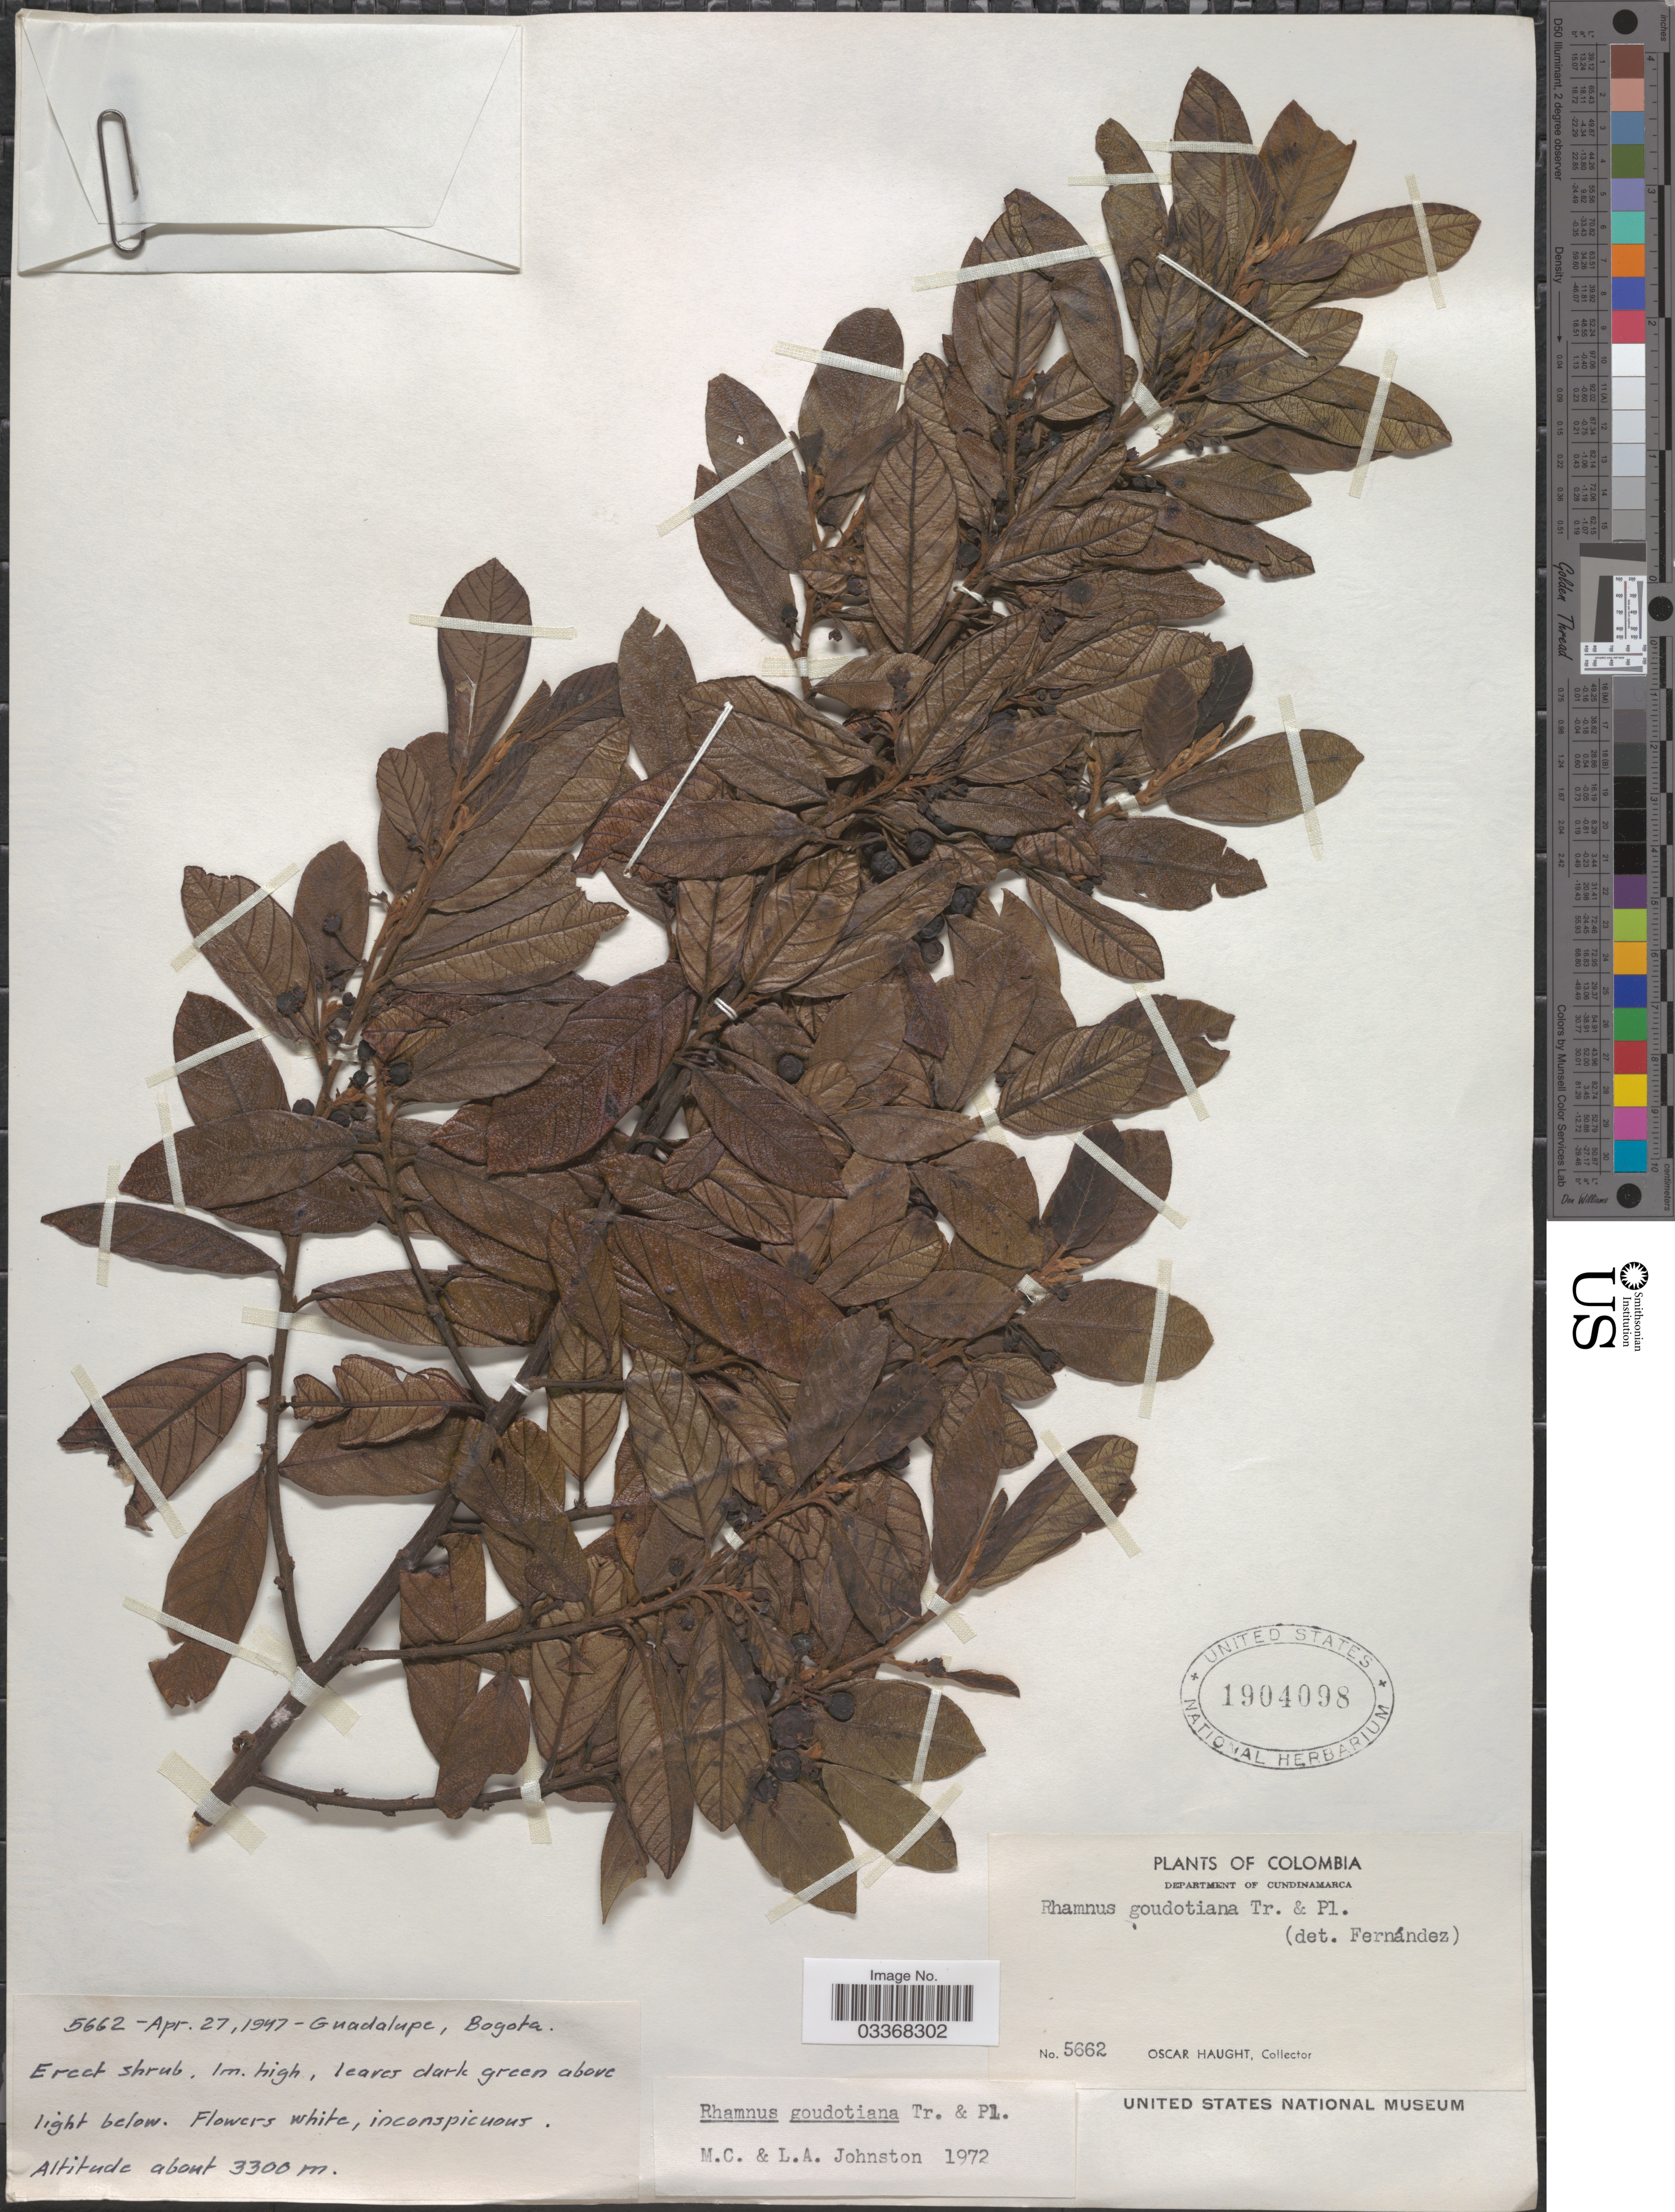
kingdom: Plantae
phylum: Tracheophyta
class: Magnoliopsida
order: Rosales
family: Rhamnaceae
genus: Frangula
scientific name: Frangula goudotiana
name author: (Triana & Planch.) Grubov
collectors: O. L. Haught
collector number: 5662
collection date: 1947-04-27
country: Colombia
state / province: Cundinamarca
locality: Guadalupe, Bogota, Department of Cundinamarca.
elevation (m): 3300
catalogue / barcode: US 1904098